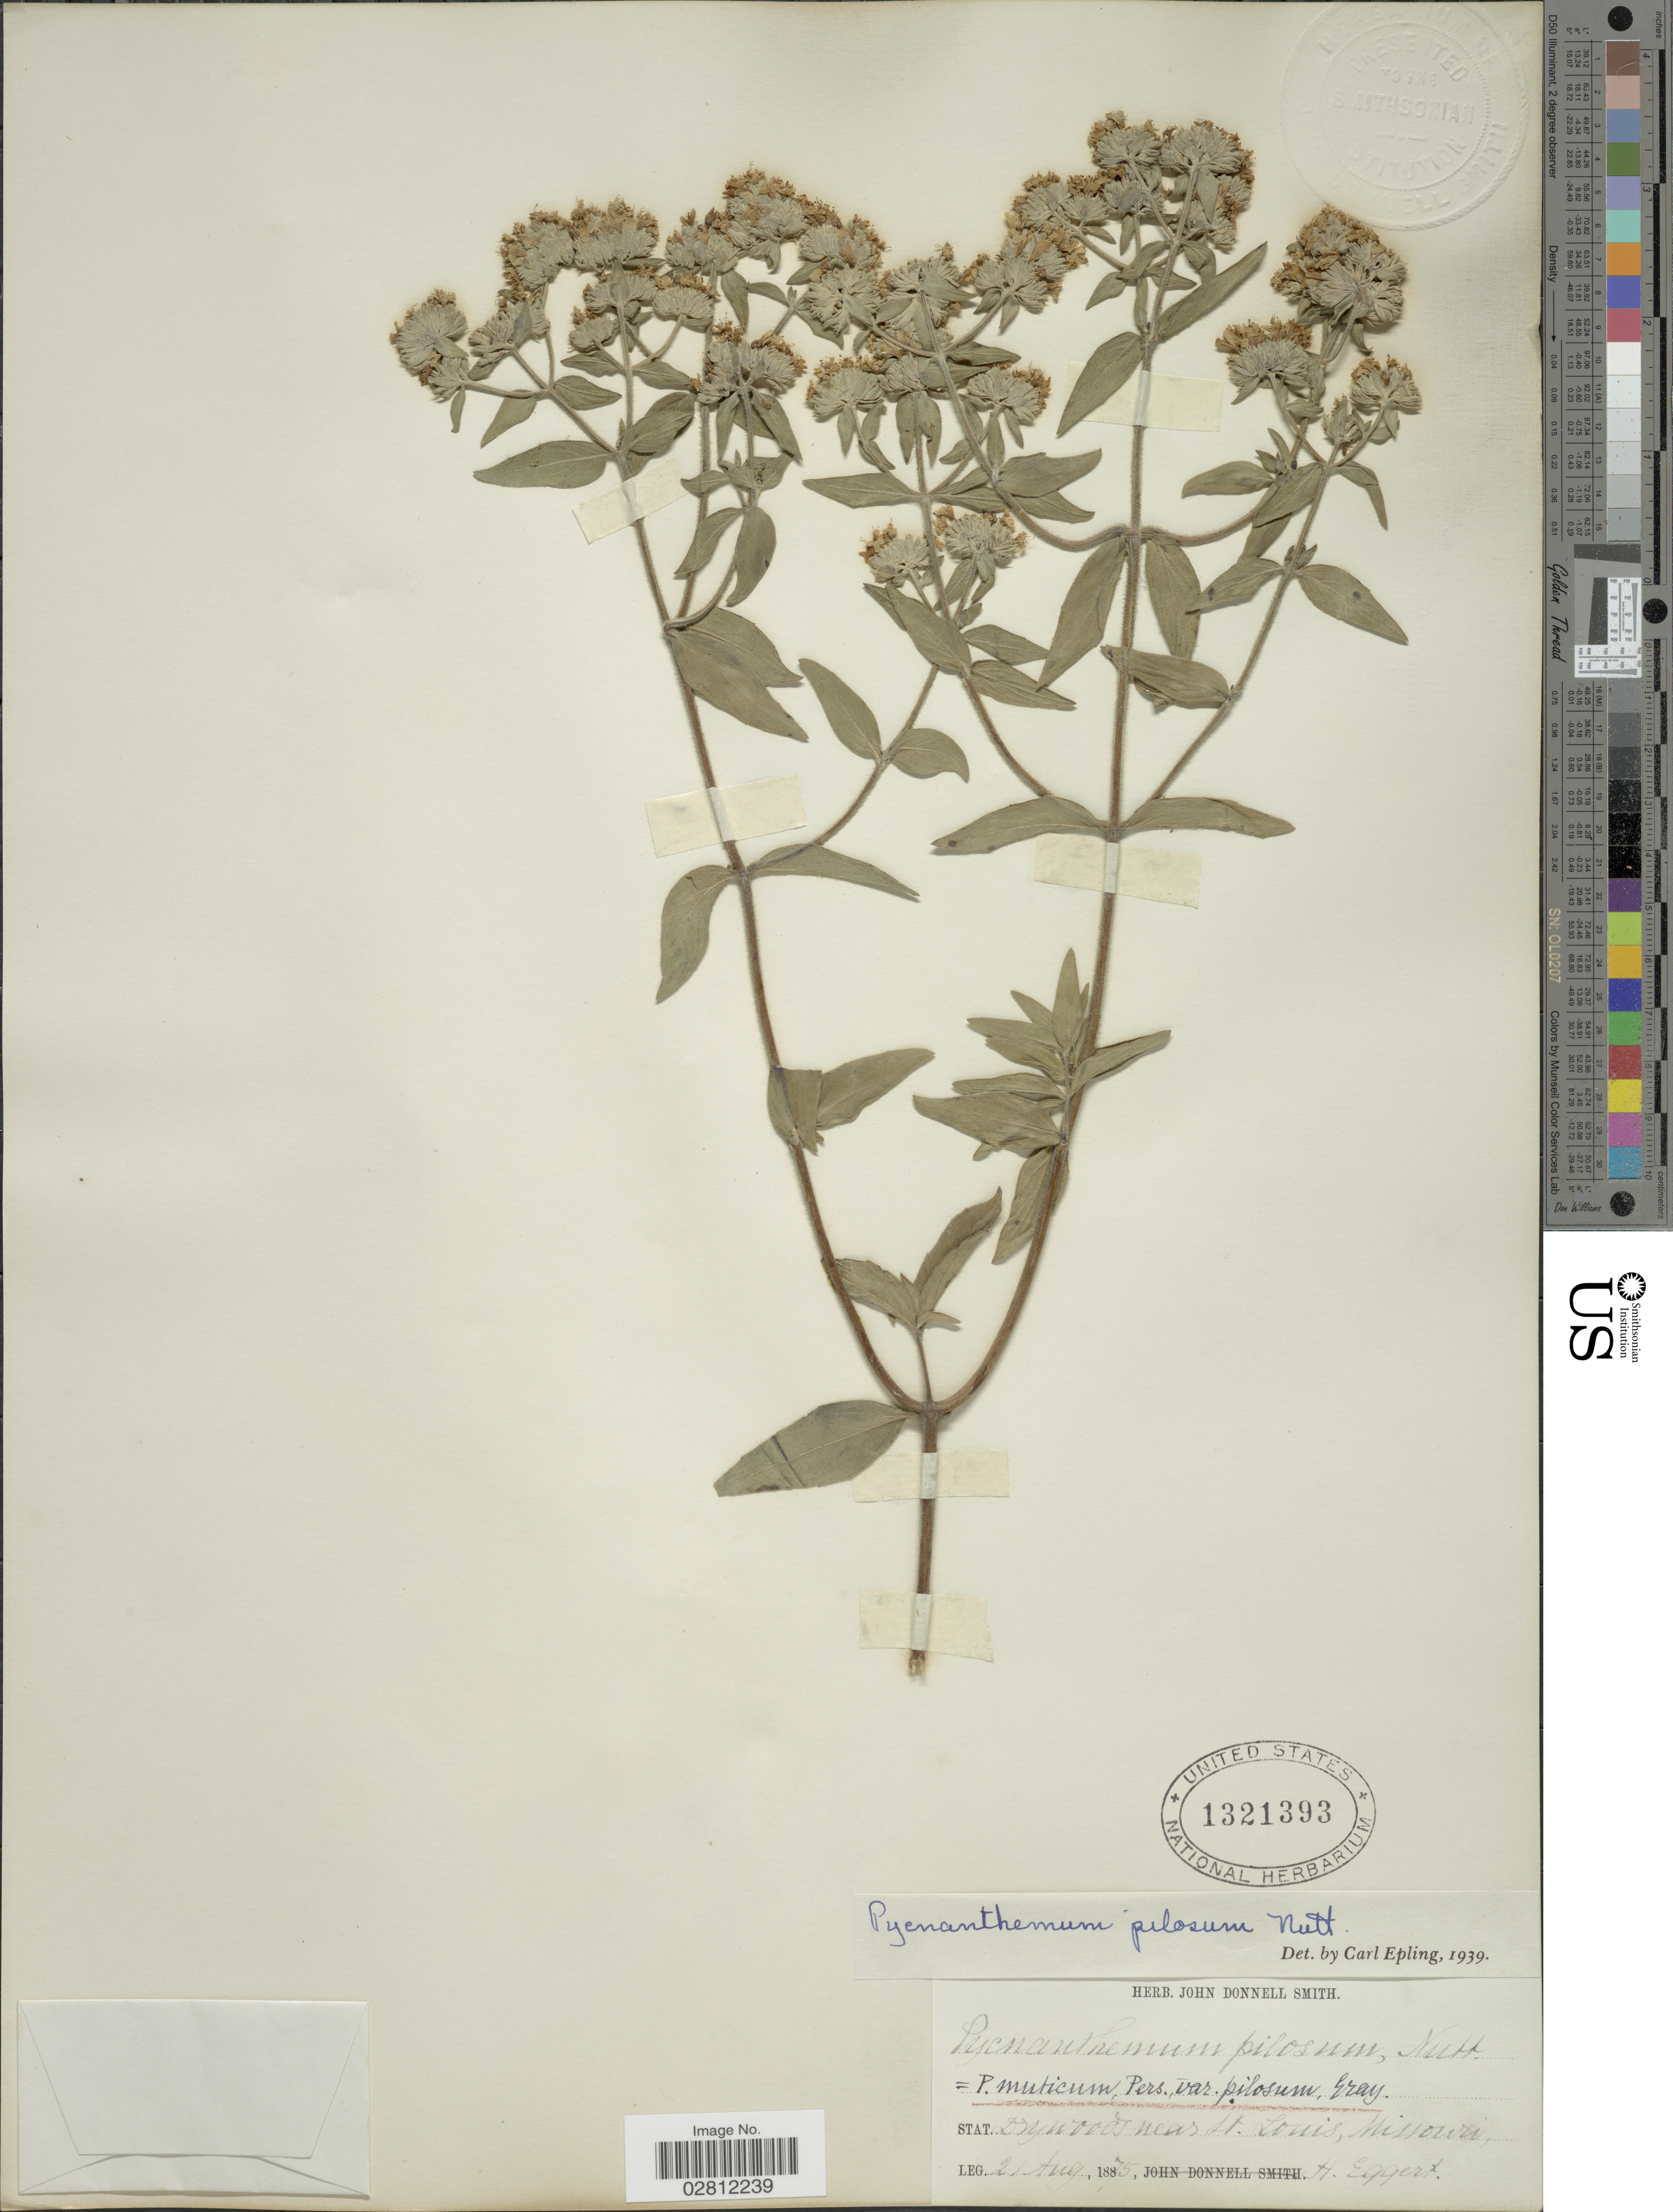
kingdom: Plantae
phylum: Tracheophyta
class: Magnoliopsida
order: Lamiales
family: Lamiaceae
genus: Pycnanthemum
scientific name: Pycnanthemum pilosum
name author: Nutt.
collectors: H. Eggert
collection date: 1875-08-21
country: United States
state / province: Missouri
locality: Stat. Dry woods near St. Louis.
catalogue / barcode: US 1321393